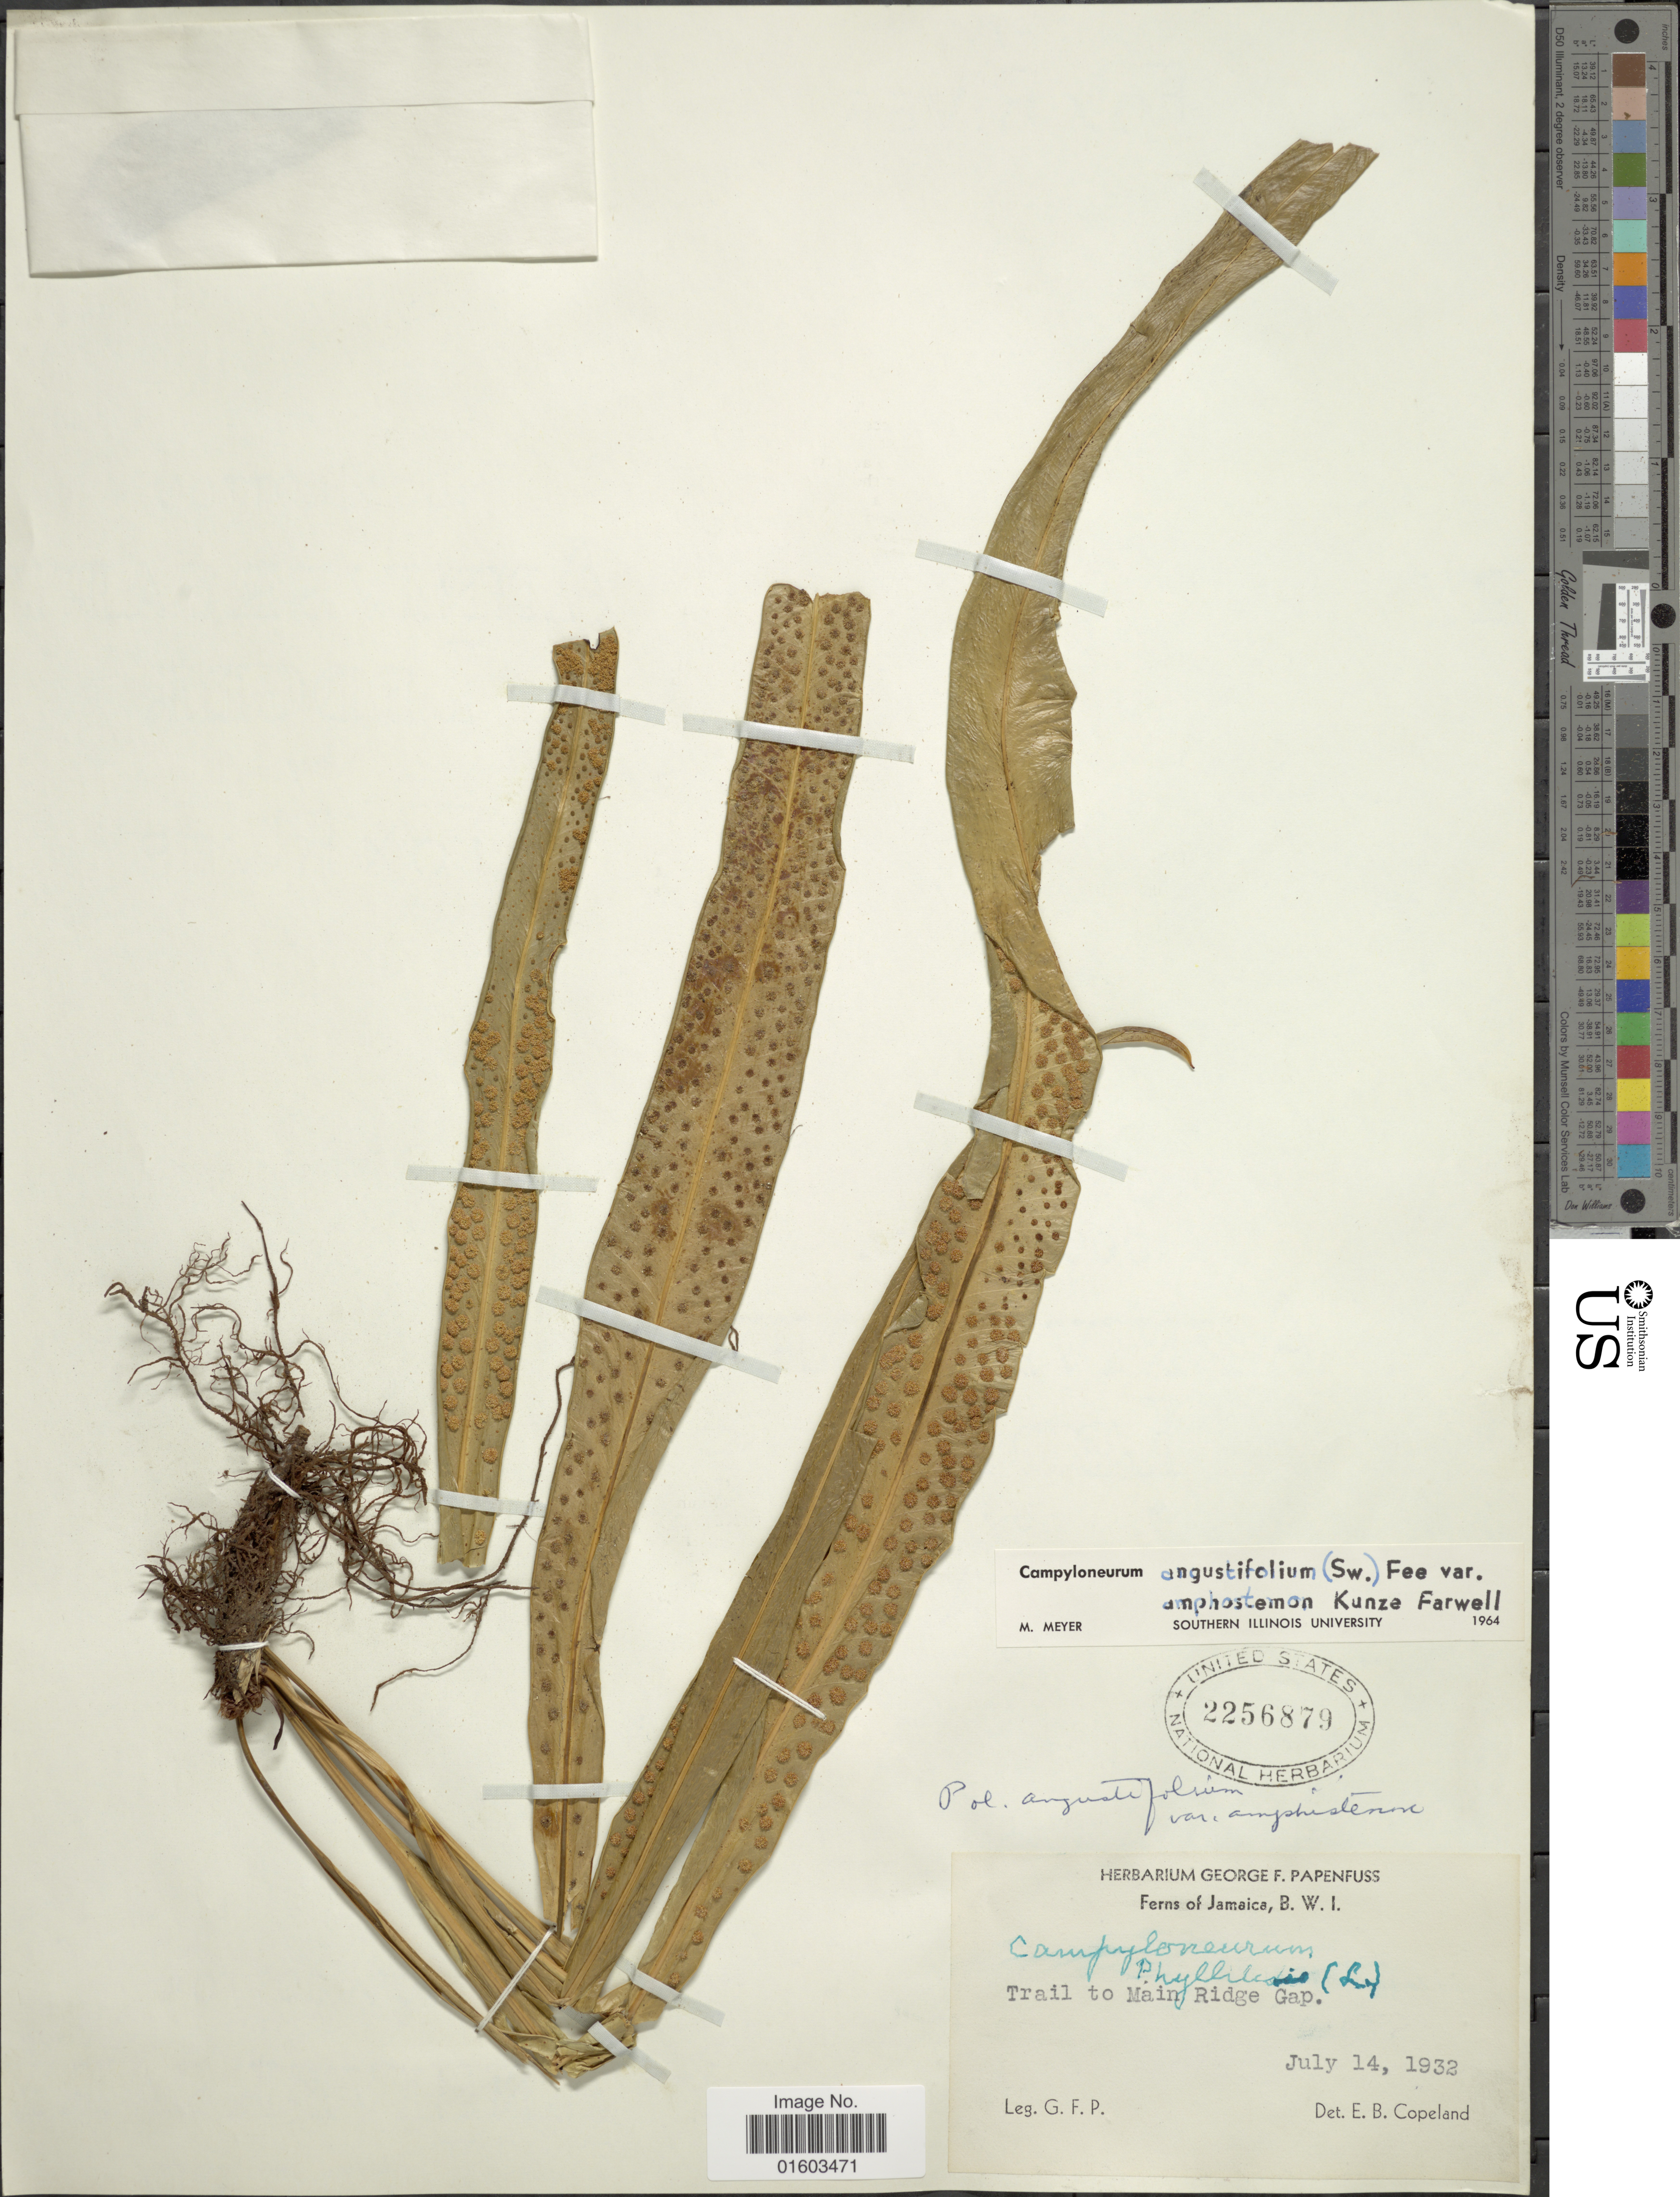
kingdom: Plantae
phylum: Tracheophyta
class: Polypodiopsida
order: Polypodiales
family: Polypodiaceae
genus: Campyloneurum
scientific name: Campyloneurum angustifolium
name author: (Sw.) Fée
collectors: G. Papenfuss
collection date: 1932-07-14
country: Jamaica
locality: Trail to Main Ridge Gap.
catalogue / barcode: US 2256879